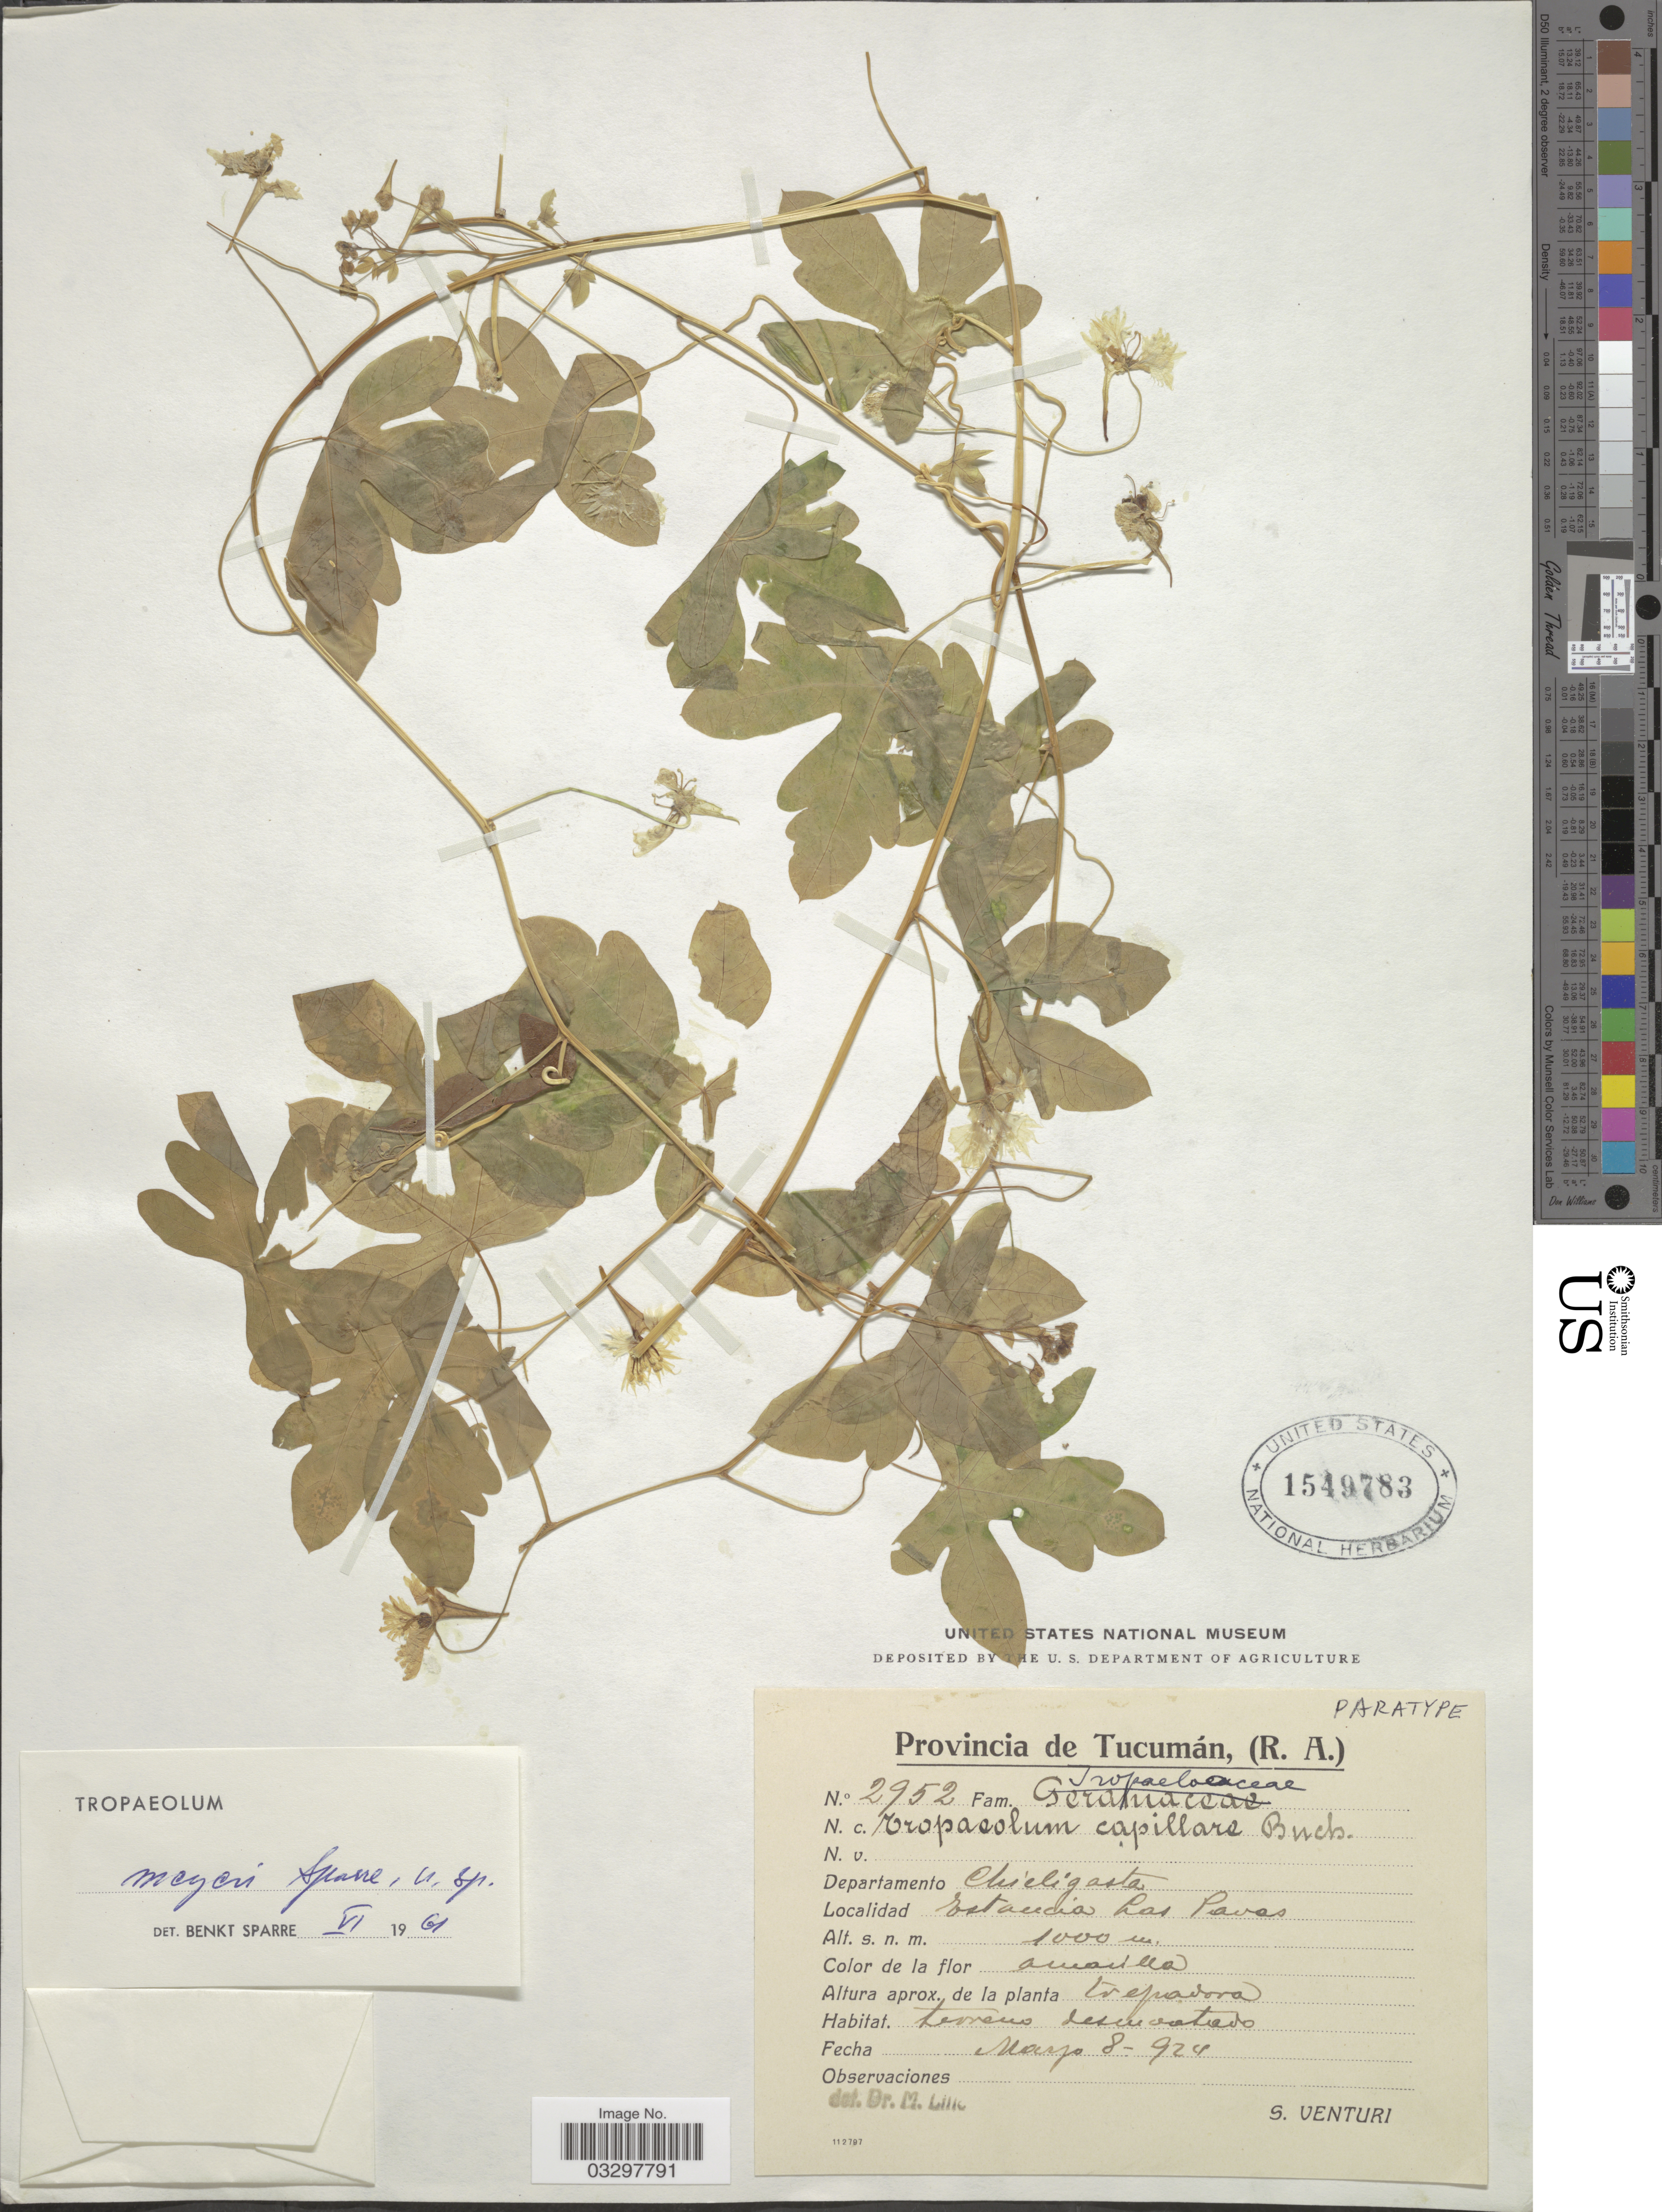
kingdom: Plantae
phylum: Tracheophyta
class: Magnoliopsida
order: Brassicales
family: Tropaeolaceae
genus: Tropaeolum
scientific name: Tropaeolum meyeri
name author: Sparre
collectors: S. Venturi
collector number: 2952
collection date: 1924-05-08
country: Argentina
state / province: Tucuman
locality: Departamento Chicligasta, Estancia Las Pavas.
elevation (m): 1000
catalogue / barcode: US 1549783